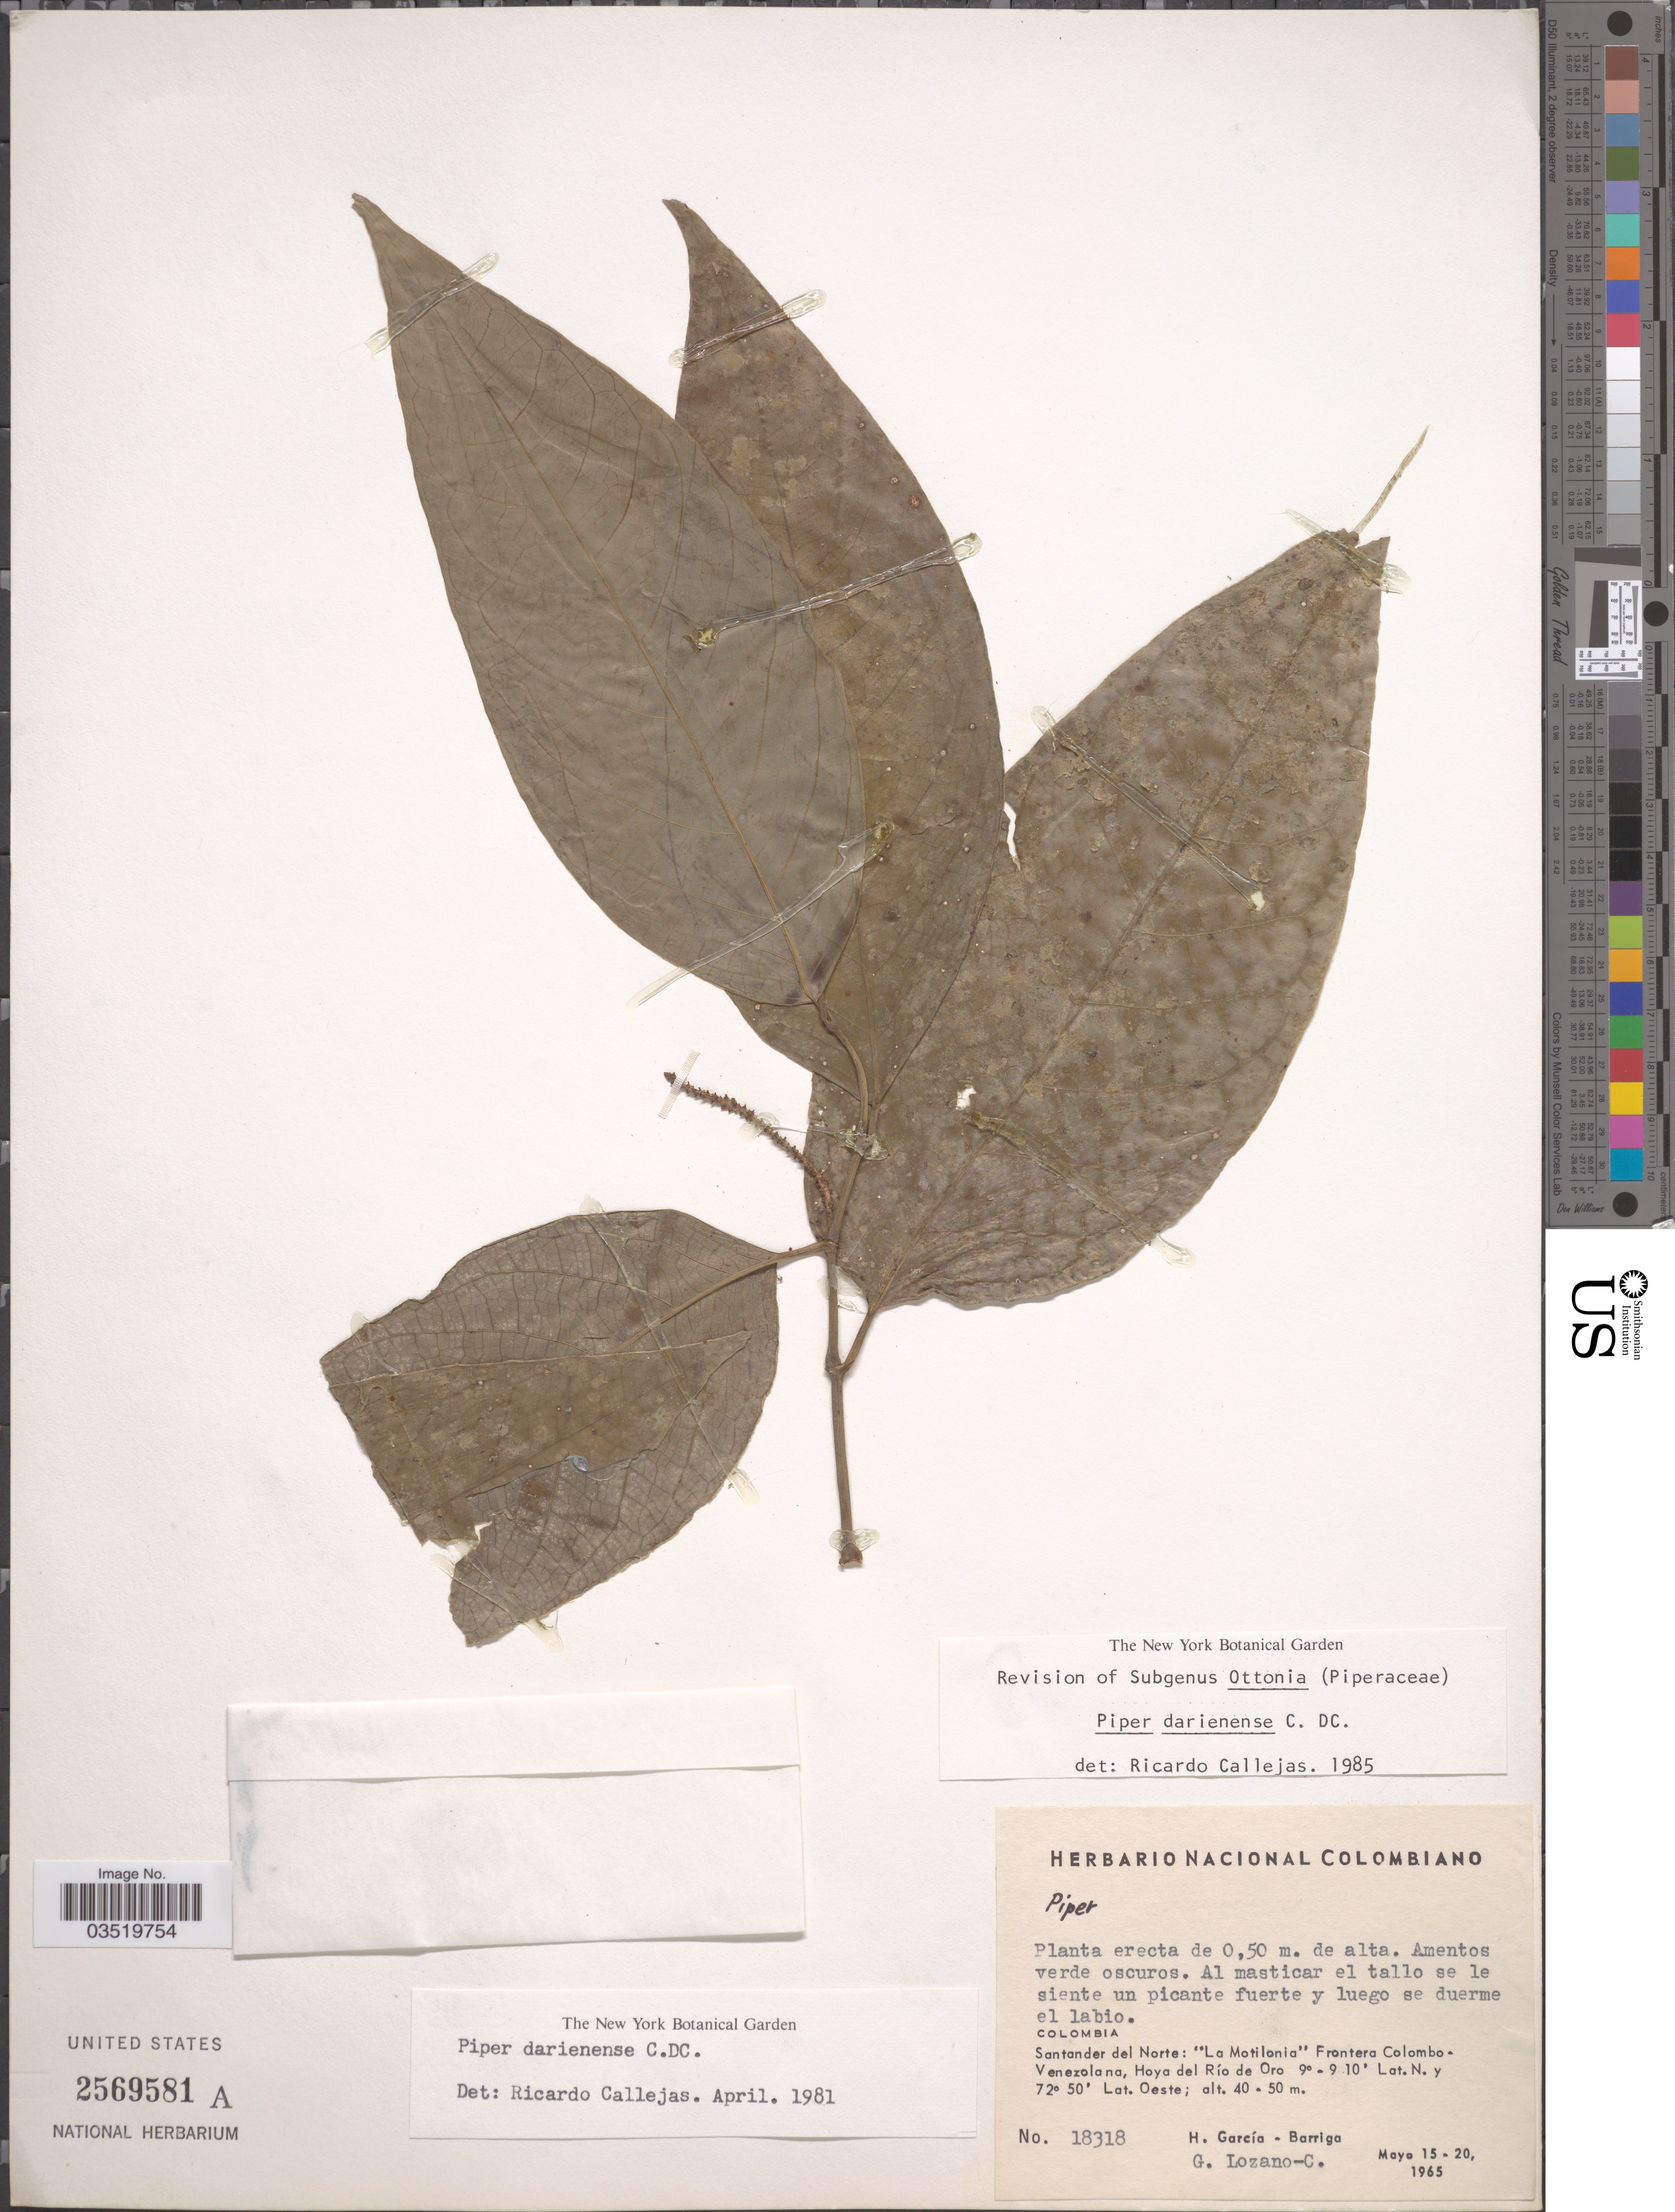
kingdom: Plantae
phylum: Tracheophyta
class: Magnoliopsida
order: Piperales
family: Piperaceae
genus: Piper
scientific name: Piper darienense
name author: C. DC.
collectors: H. García Barriga & G. Lozano-Contreras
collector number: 18318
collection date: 1965-05-15/1965-05-20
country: Colombia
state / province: Norte de Santander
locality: Santander del Norte: "La Motilonia" Frontera Colombo - Venezolana, Hoya del Río de Oro.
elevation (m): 40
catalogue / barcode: US 2569581A